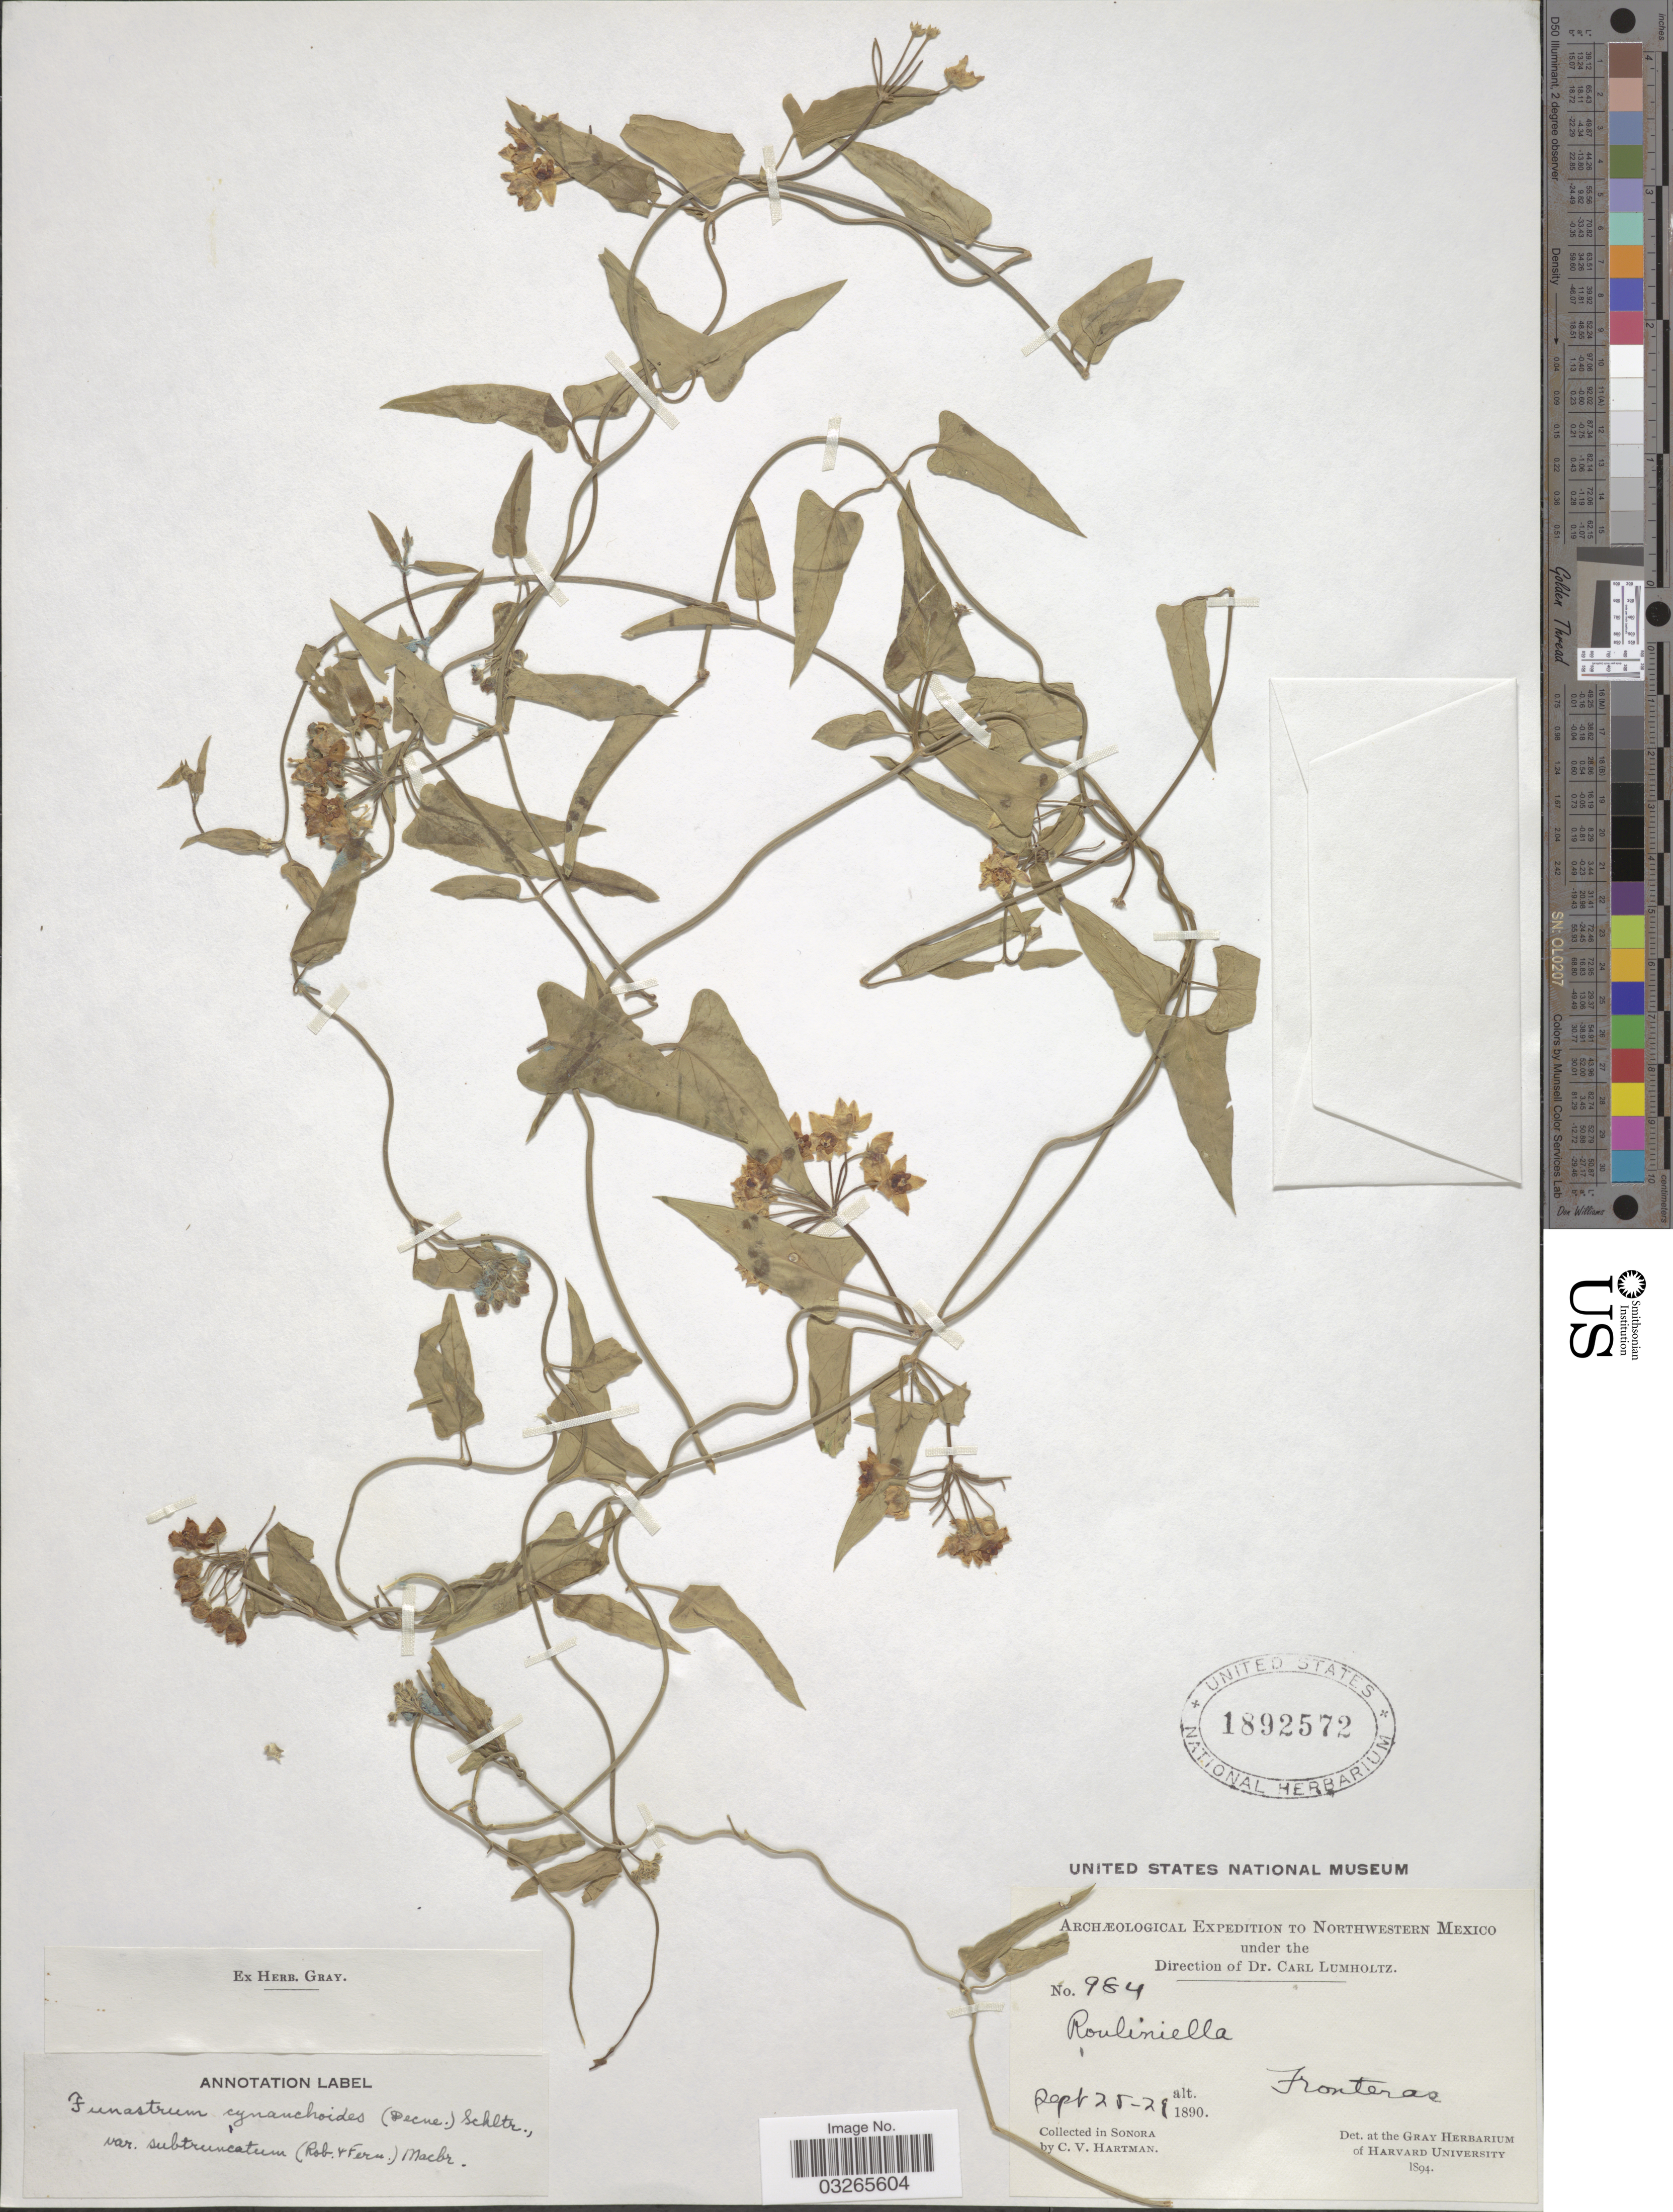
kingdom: Plantae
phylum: Tracheophyta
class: Magnoliopsida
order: Gentianales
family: Apocynaceae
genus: Sarcostemma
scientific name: Sarcostemma cynanchoides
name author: Decne.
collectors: C. V. Hartman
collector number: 984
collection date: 1890-09-25/1890-09-29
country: Mexico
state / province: Sonora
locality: Northwestern Mexico, Fronteras.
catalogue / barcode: US 1892572